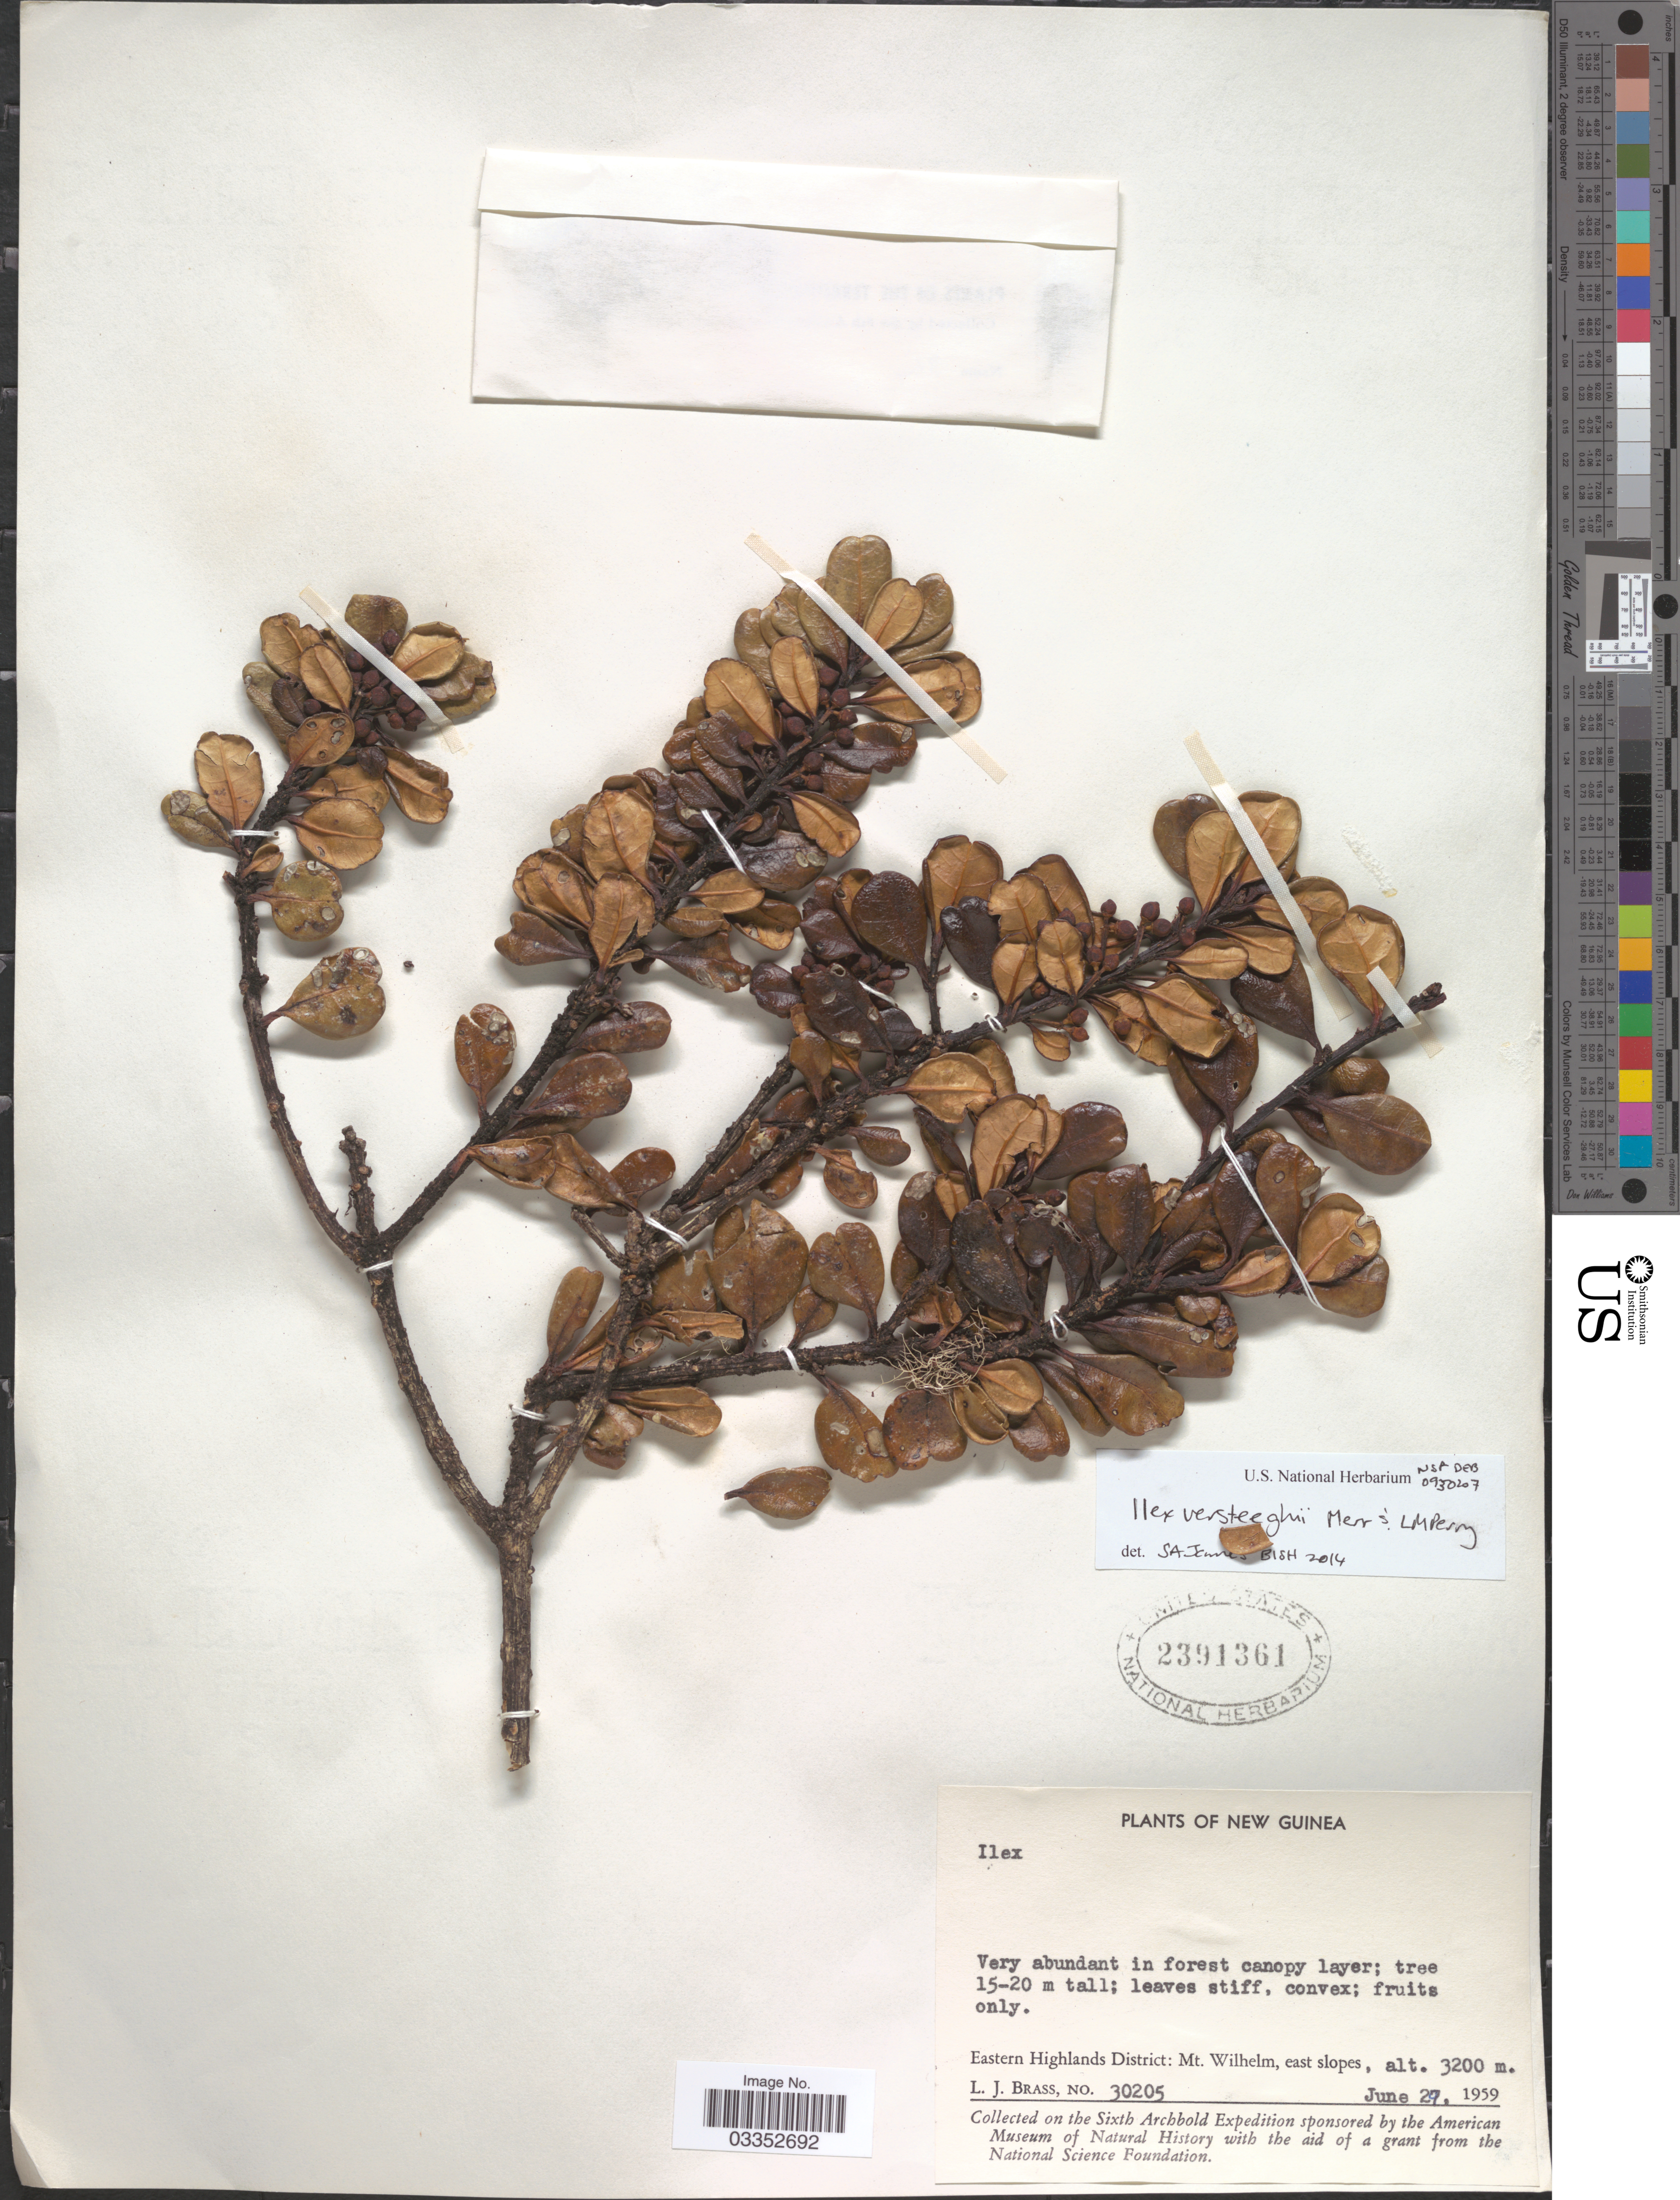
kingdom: Plantae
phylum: Tracheophyta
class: Magnoliopsida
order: Aquifoliales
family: Aquifoliaceae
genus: Ilex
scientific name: Ilex versteeghii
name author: Merr. & L.M. Perry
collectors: L. J. Brass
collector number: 30205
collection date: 1959-06-27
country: Papua New Guinea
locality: New Guinea. Eastern Highlands District: Mt. Wilhelm, east slopes.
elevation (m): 3200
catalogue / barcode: US 2391361